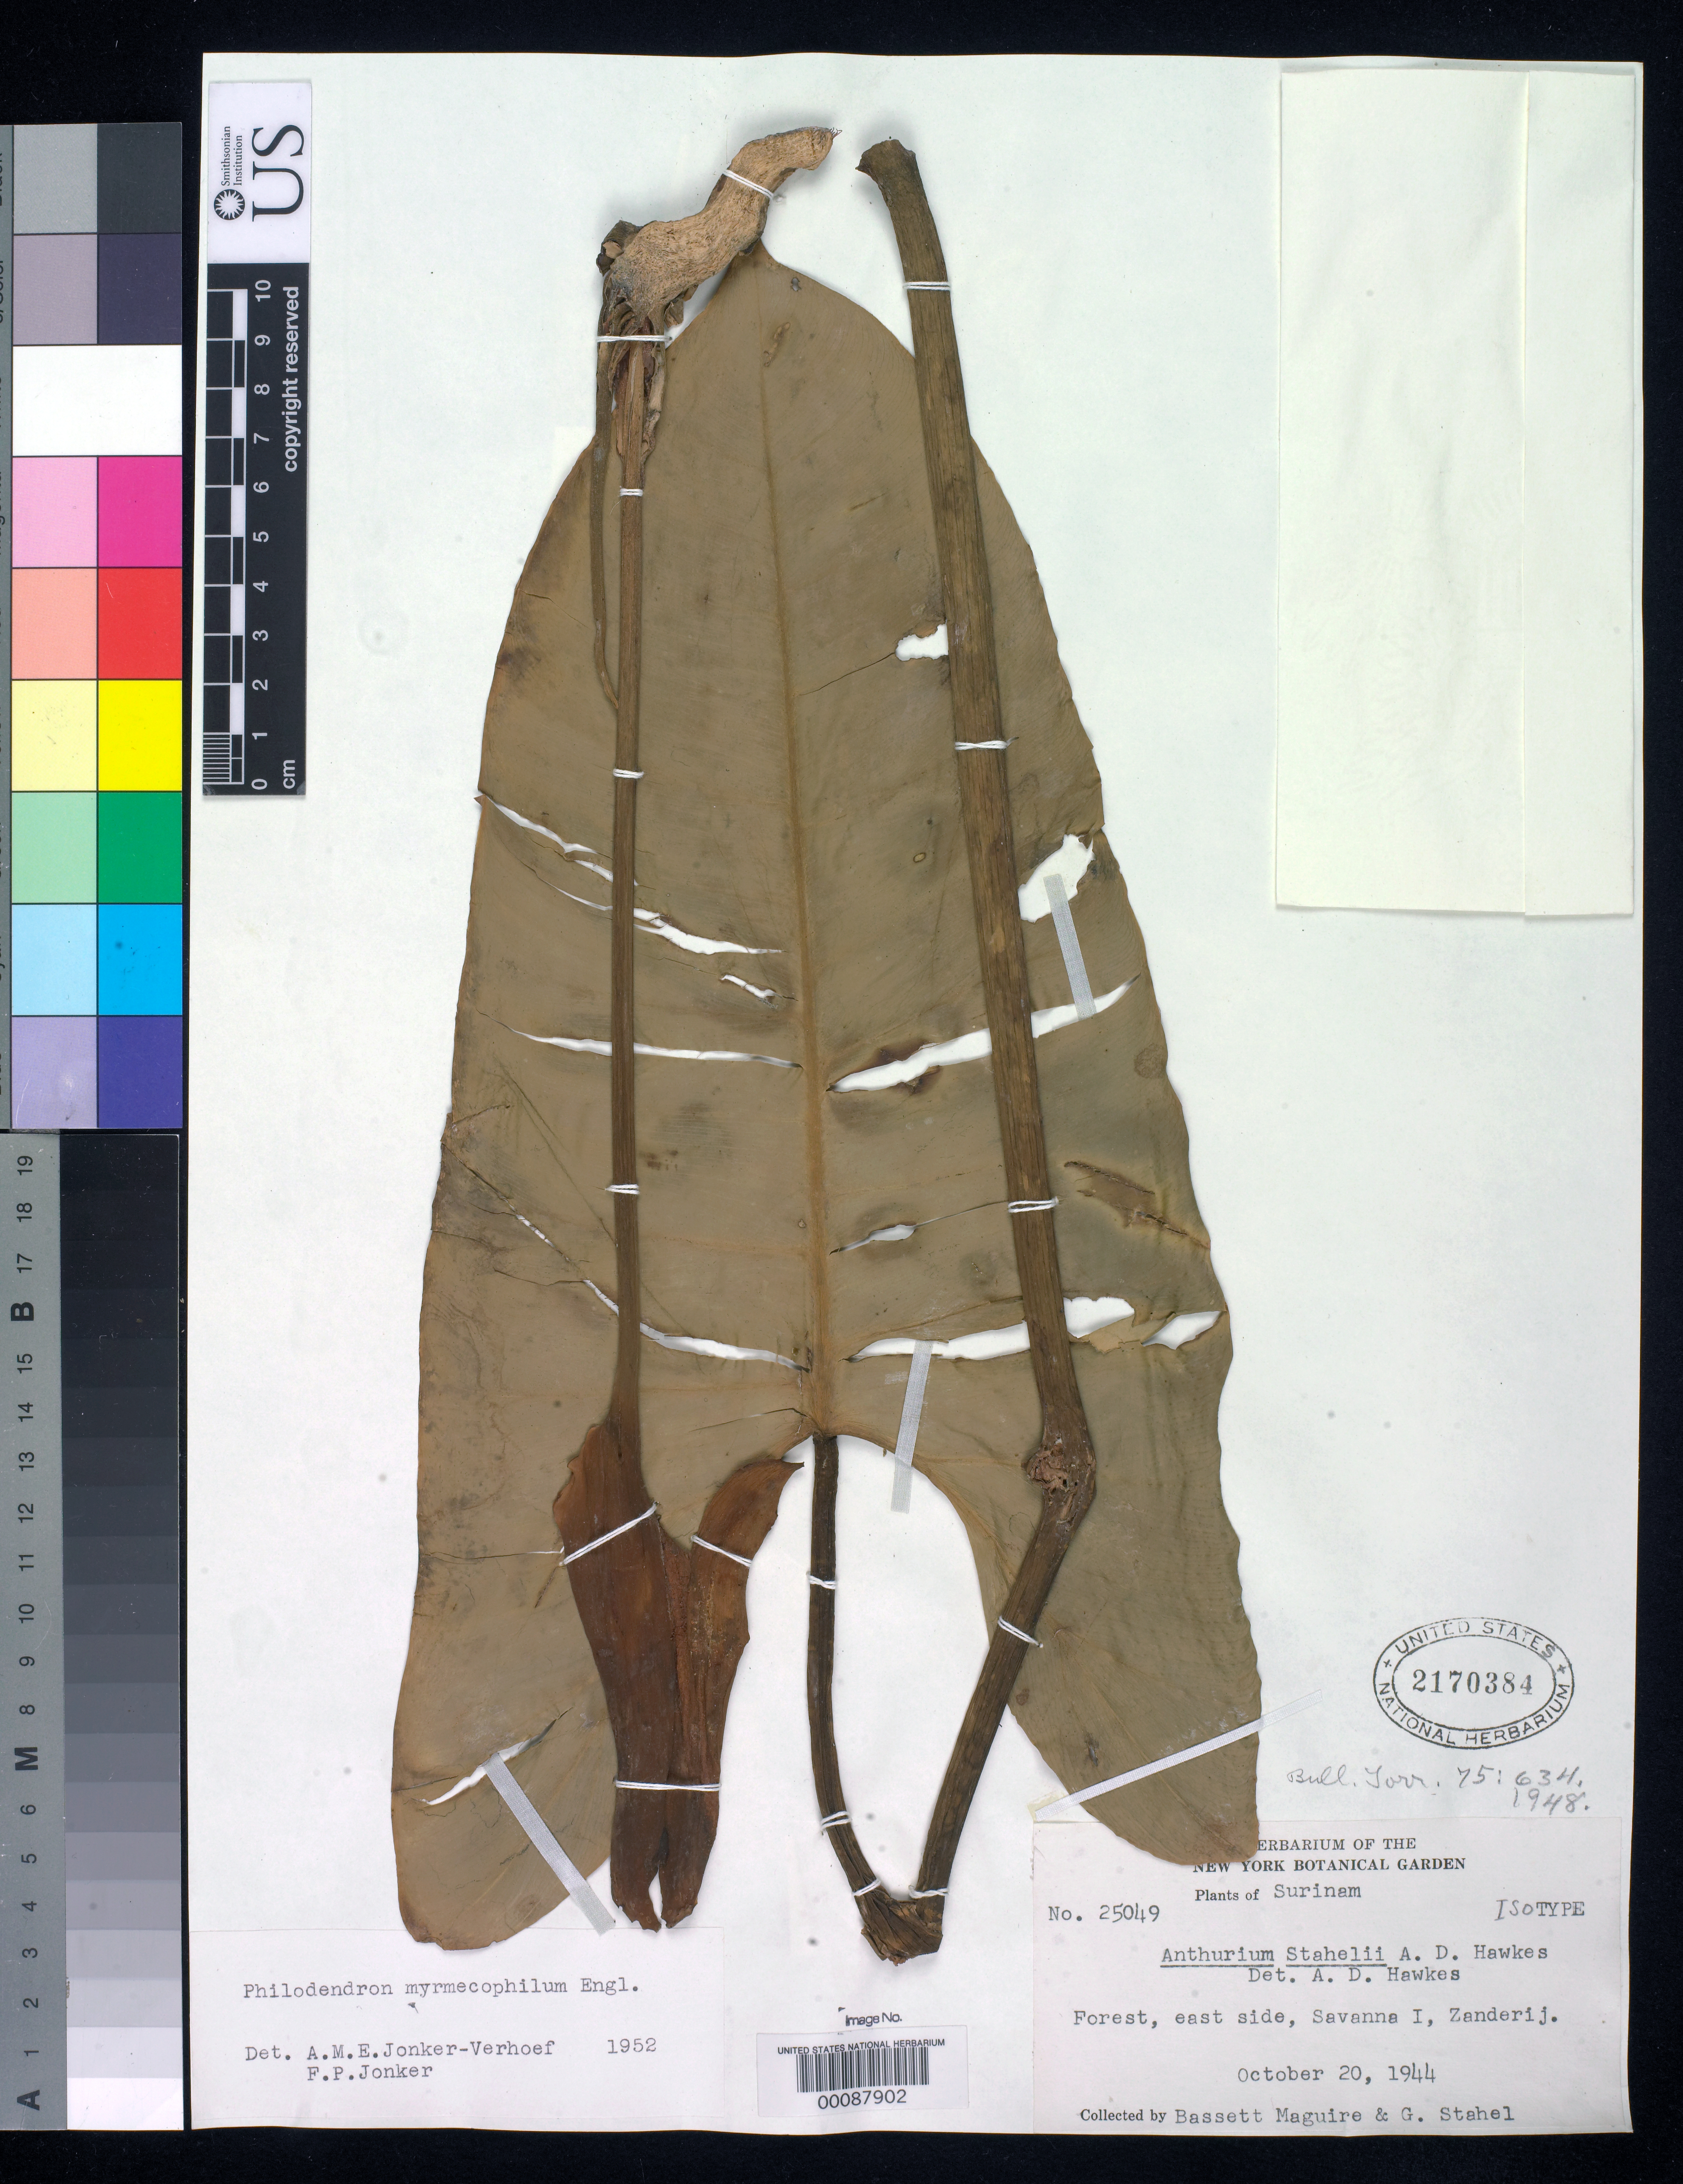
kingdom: Plantae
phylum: Tracheophyta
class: Liliopsida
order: Alismatales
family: Araceae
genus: Anthurium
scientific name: Anthurium stahelii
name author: A.D. Hawkes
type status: Isotype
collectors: B. Maguire & G. Stahel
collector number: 25049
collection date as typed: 20 Oct 1944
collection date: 1944-10-20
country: Suriname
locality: Zanderij.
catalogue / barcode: US 2170384